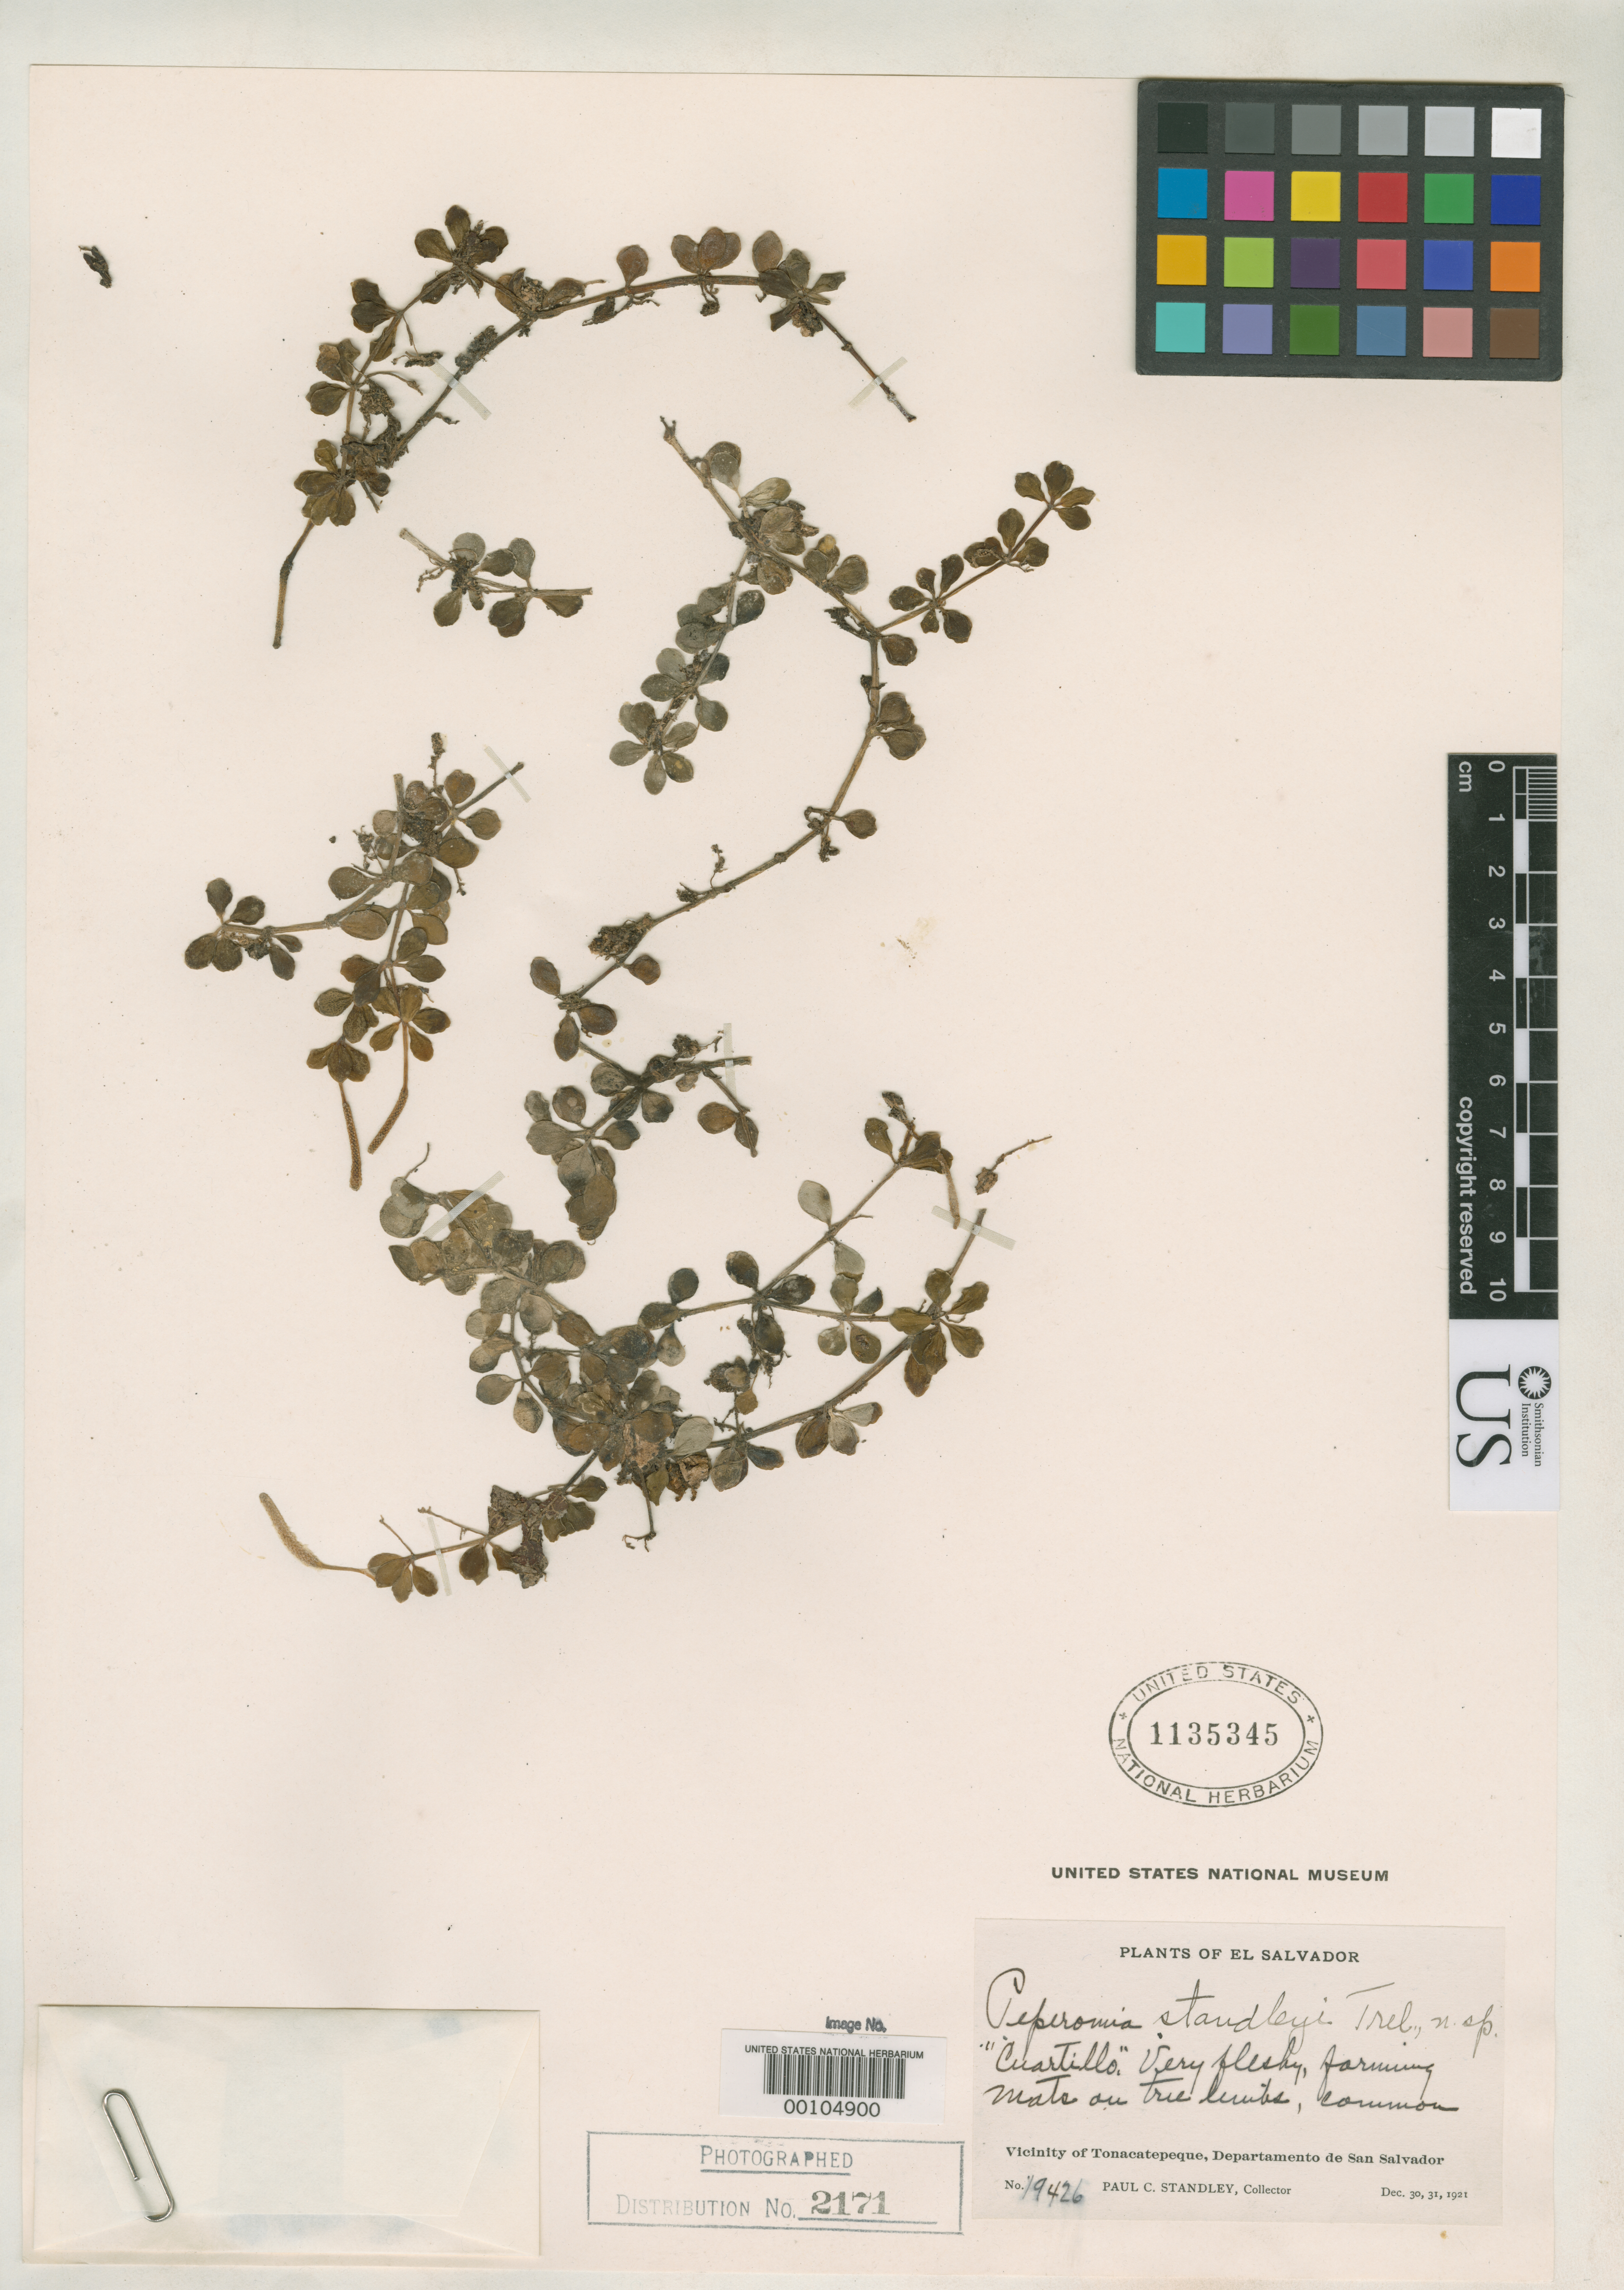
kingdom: Plantae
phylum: Tracheophyta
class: Magnoliopsida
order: Piperales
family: Piperaceae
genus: Peperomia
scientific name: Peperomia standleyi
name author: Trel.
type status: Isotype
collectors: P. C. Standley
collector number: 19426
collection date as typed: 30 Dec 1921 to 31 Dec 1921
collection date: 1921-12-30/1921-12-31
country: El Salvador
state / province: San Salvador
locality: Tonaca Tepeque.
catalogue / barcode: US 1135345